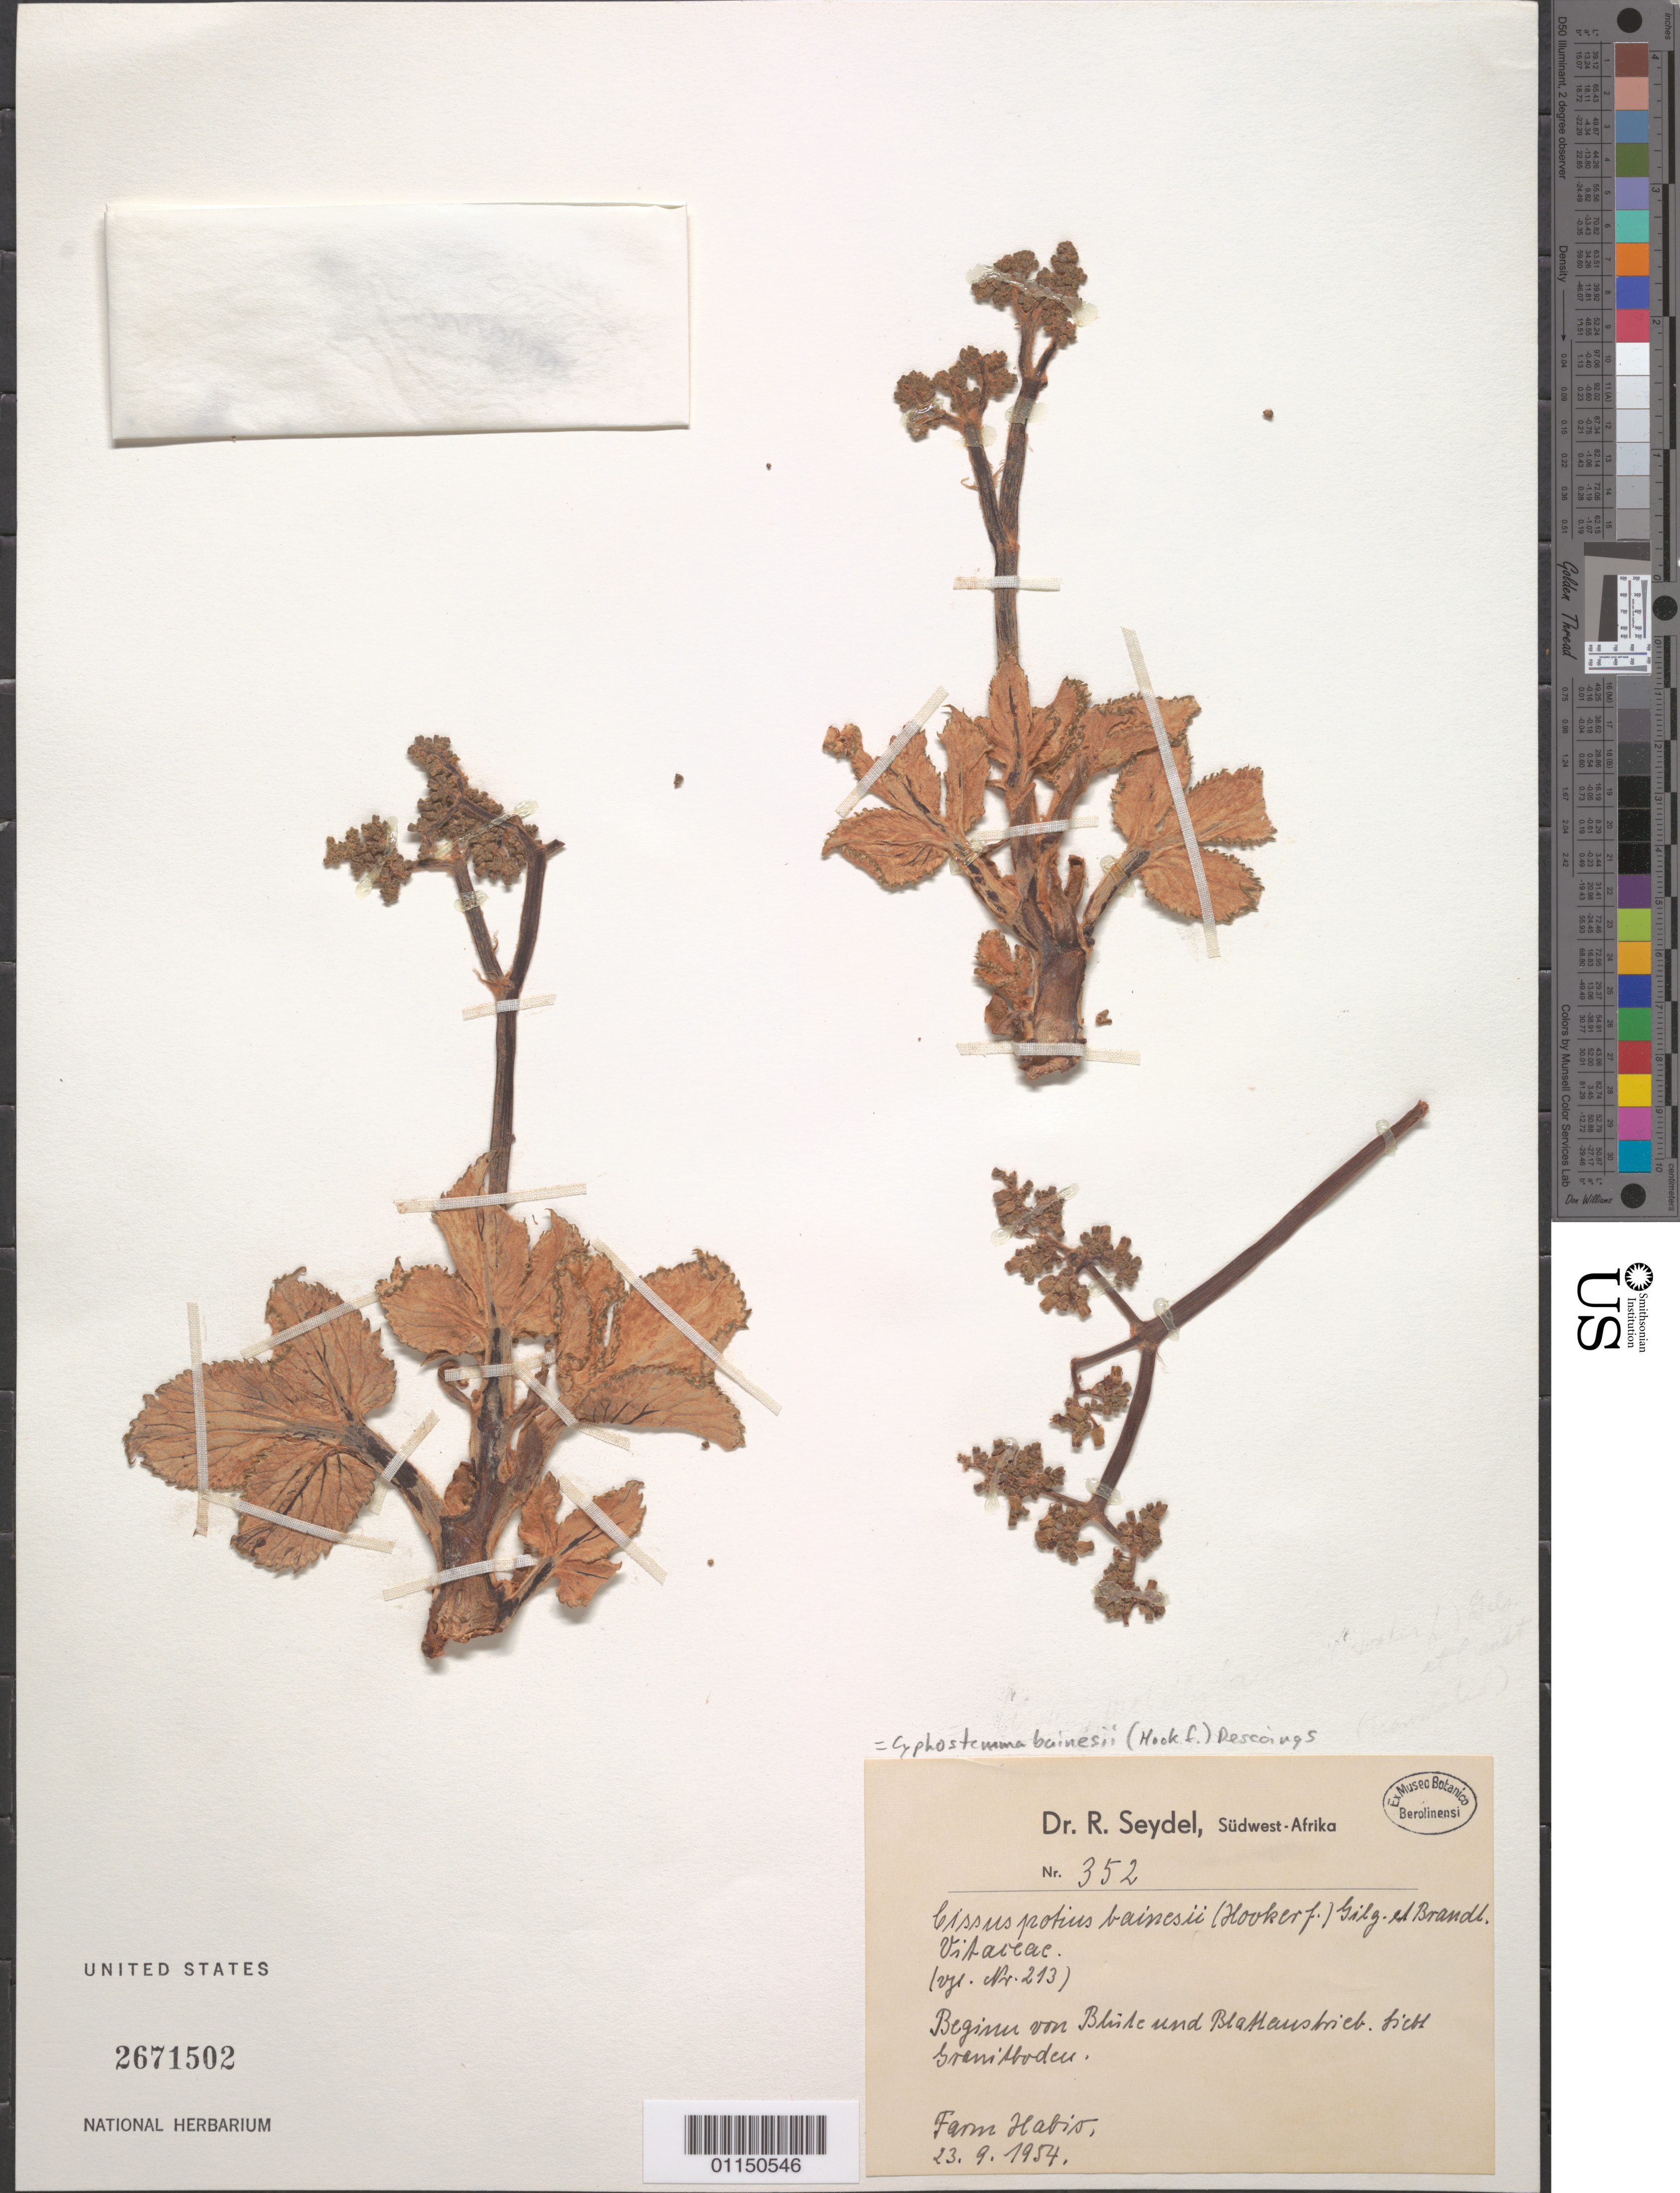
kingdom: Plantae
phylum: Tracheophyta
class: Magnoliopsida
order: Vitales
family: Vitaceae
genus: Cyphostemma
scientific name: Cyphostemma bainesii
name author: (Hook. f.) Desc.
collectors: R. Seydel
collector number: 352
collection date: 1954-09-23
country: Madagascar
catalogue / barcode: US 2671502